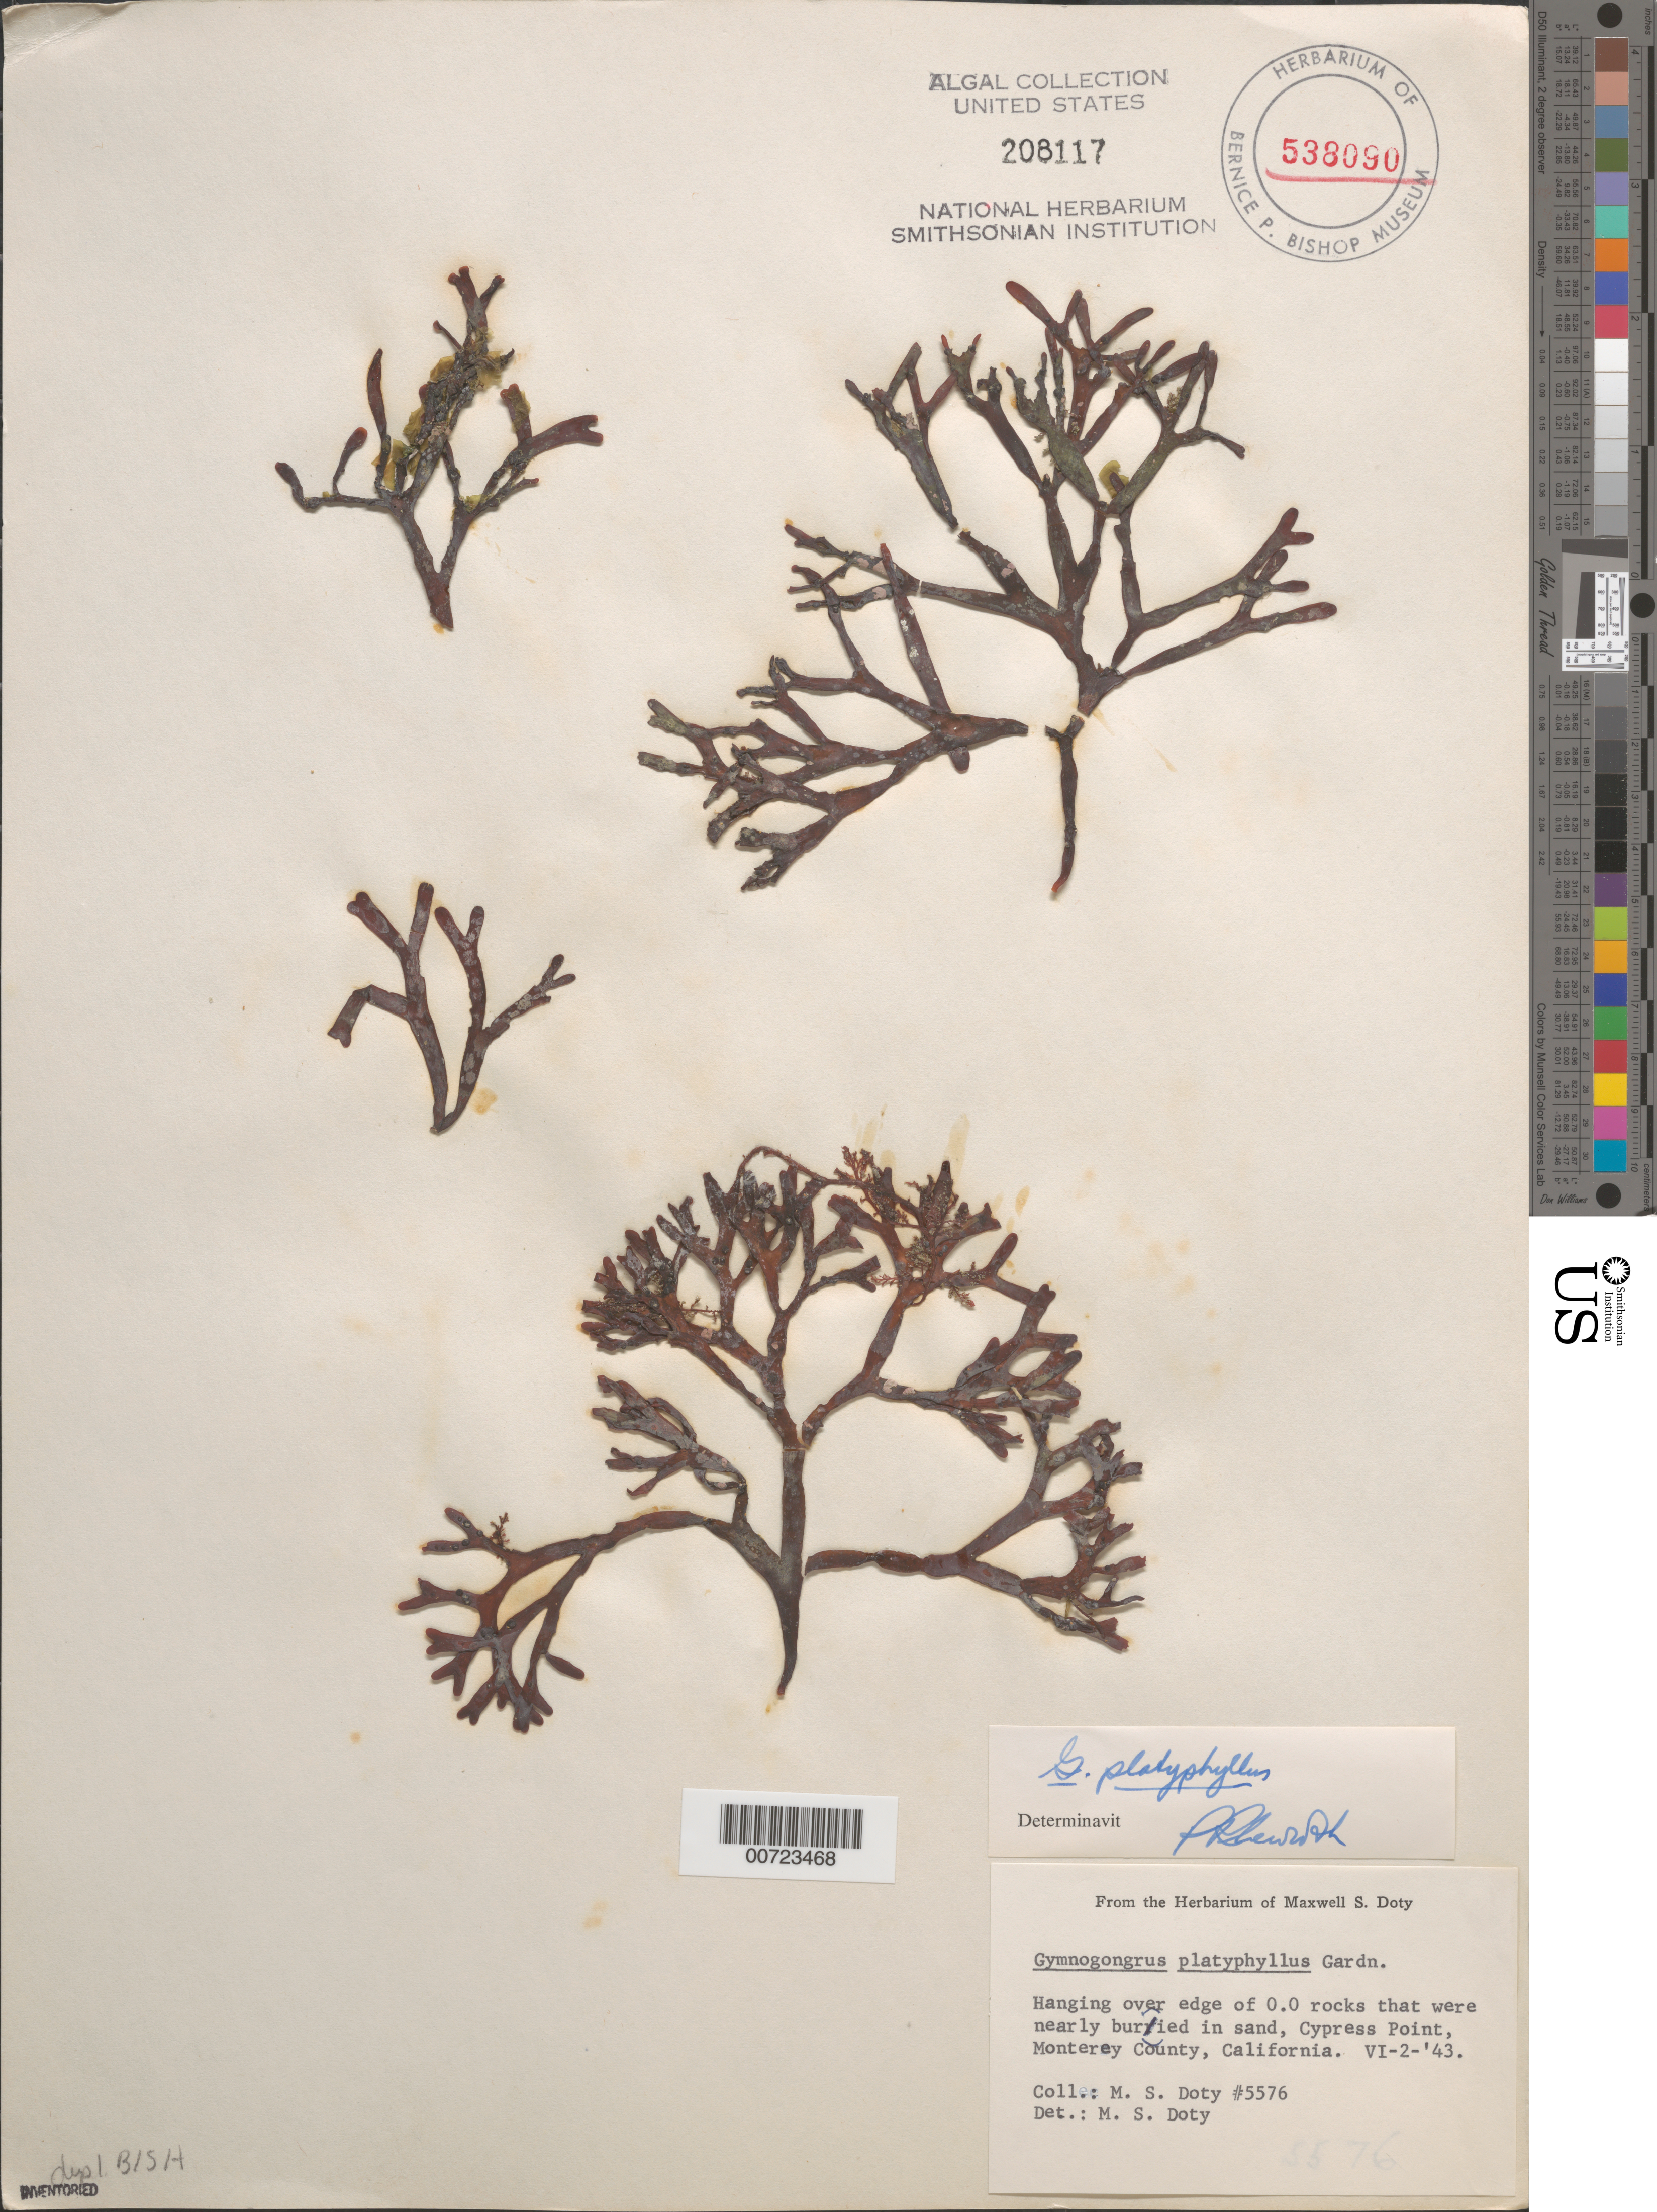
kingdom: Plantae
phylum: Rhodophyta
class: Florideophyceae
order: Gigartinales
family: Phyllophoraceae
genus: Gymnogongrus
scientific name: Gymnogongrus platyphyllus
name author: N.L. Gardner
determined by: Newroth, P. R.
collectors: M. S. Doty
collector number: MSD 5576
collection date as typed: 02 Jun 1943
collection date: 1943-06-02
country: United States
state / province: California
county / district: Monterey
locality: Cypress Point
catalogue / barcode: US 208117